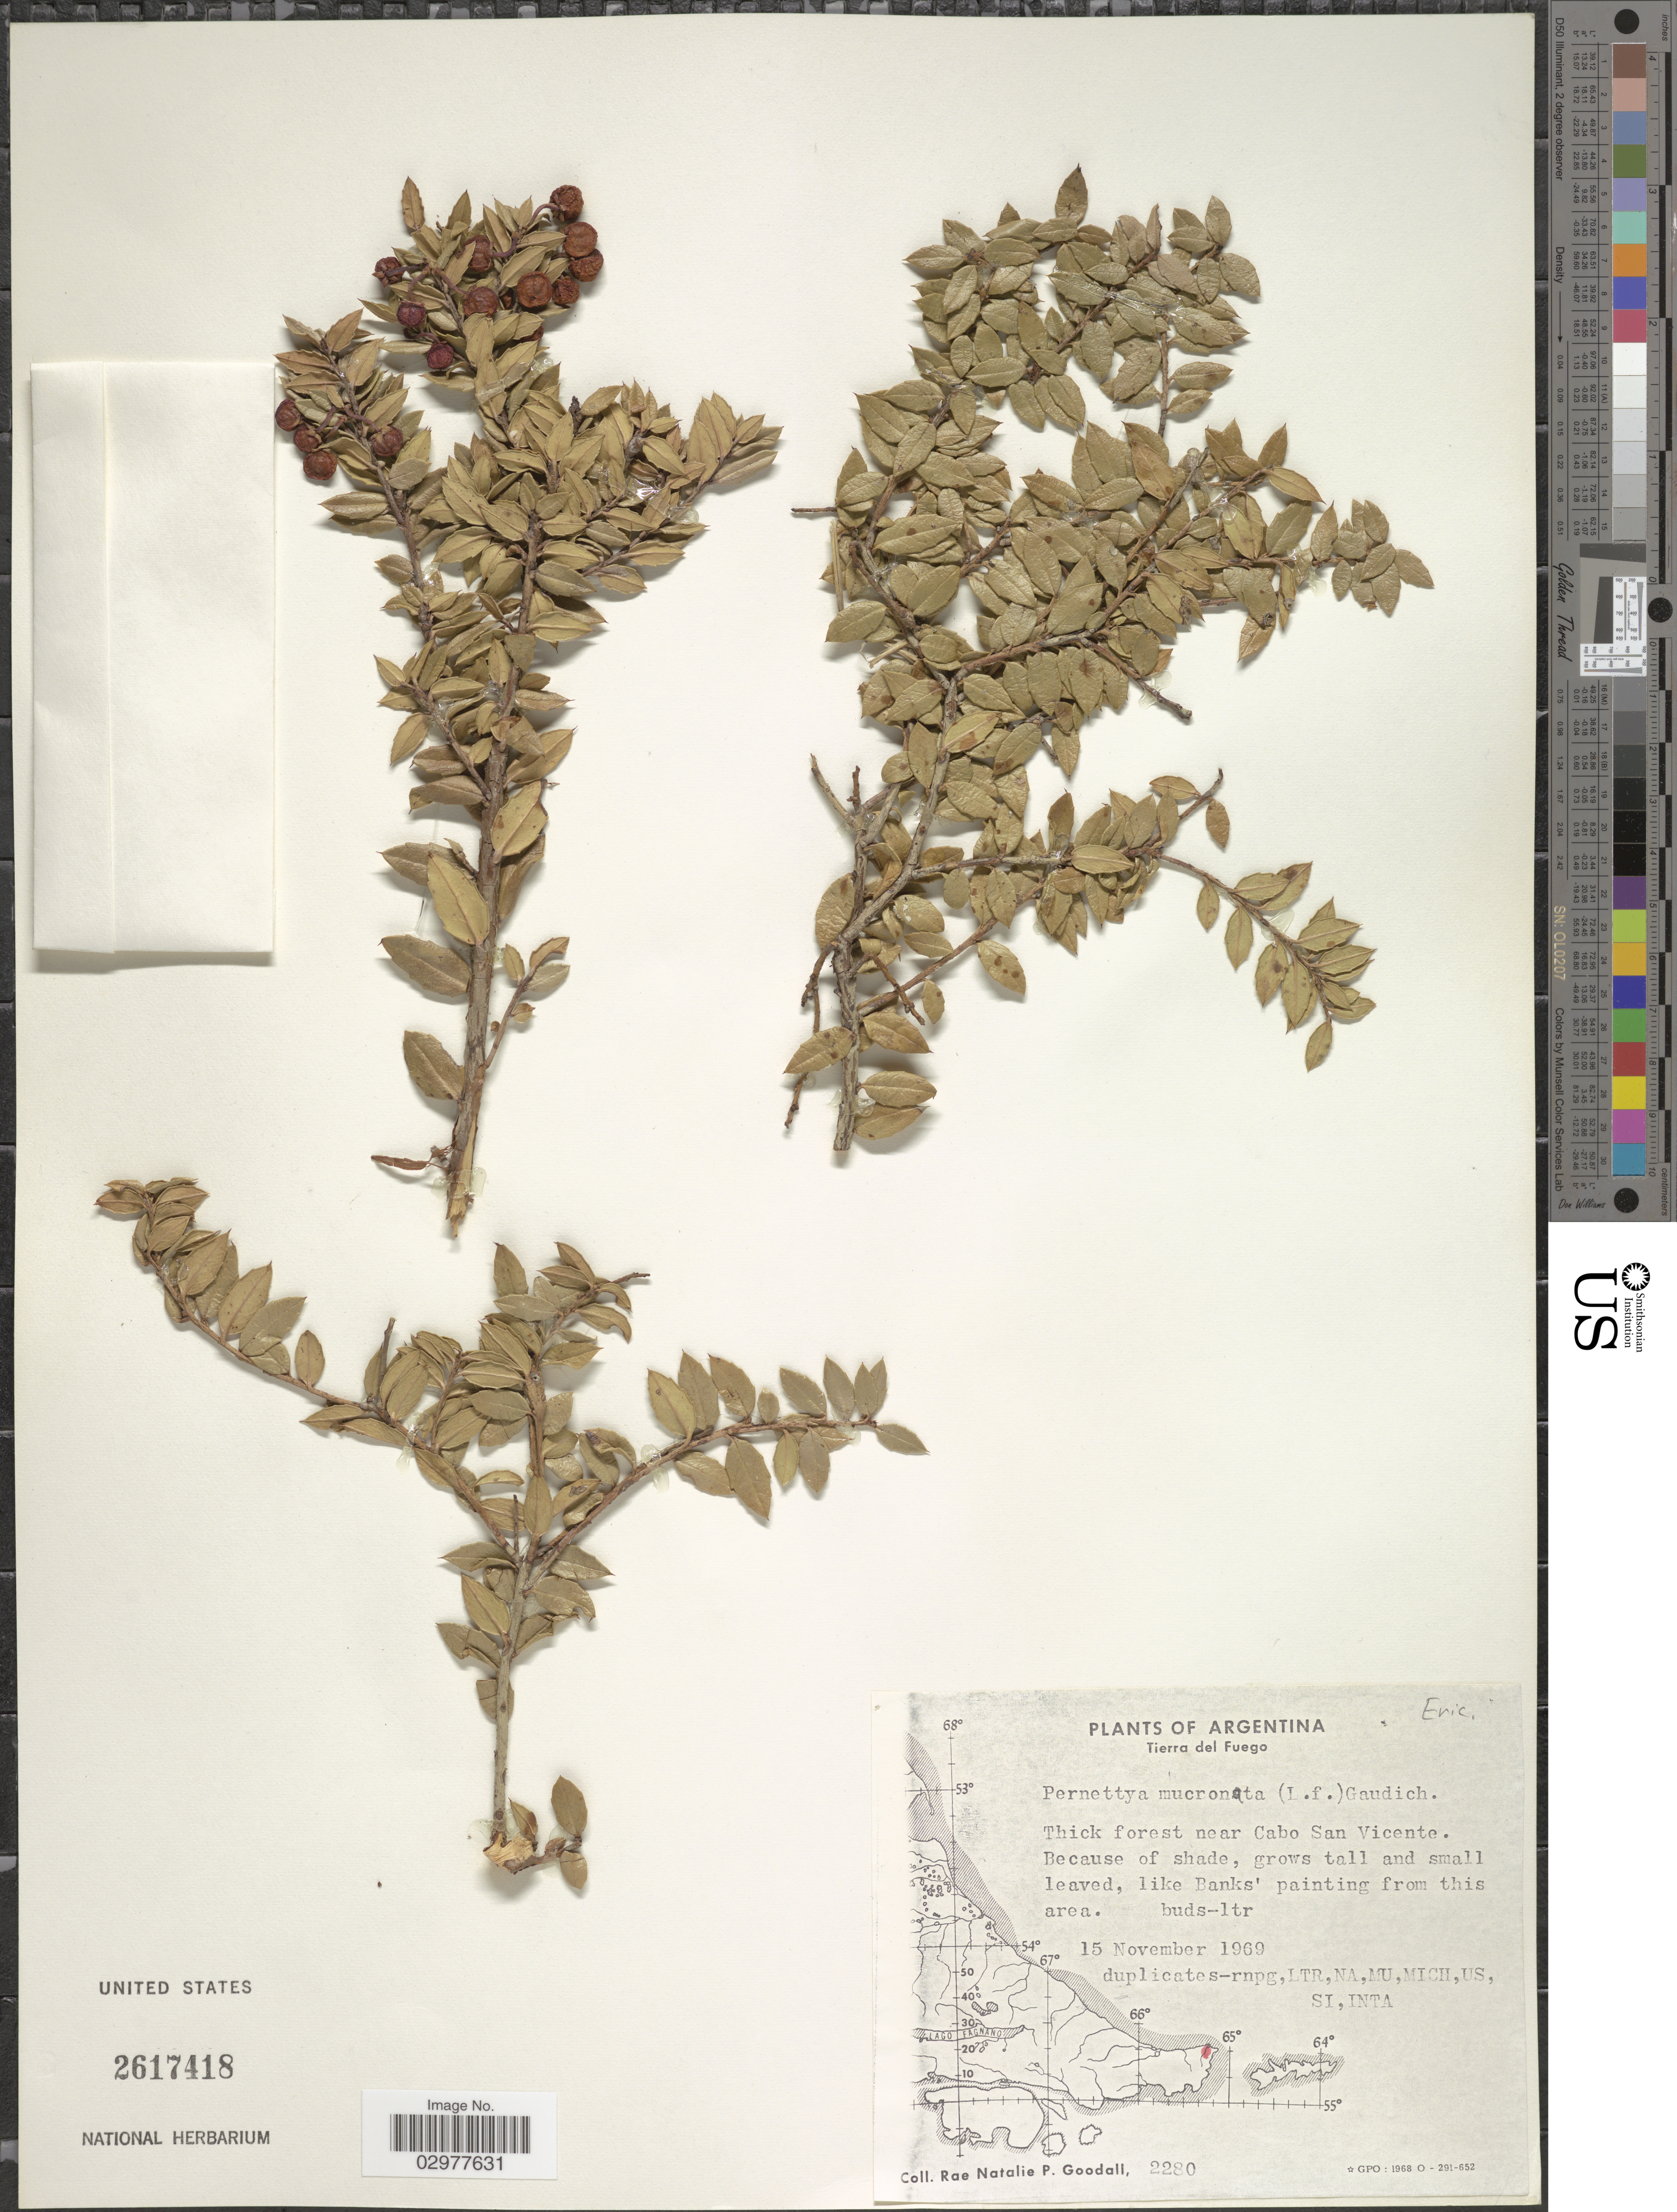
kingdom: Plantae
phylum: Tracheophyta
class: Magnoliopsida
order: Ericales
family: Ericaceae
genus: Pernettya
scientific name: Pernettya mucronata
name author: (L. f.) Gaudich. ex A. Spreng.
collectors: R. Goodall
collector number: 2280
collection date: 1969-11-15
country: Argentina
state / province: Tierra del Fuego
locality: Thick forest near Cabo San Vicente.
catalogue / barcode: US 2617418